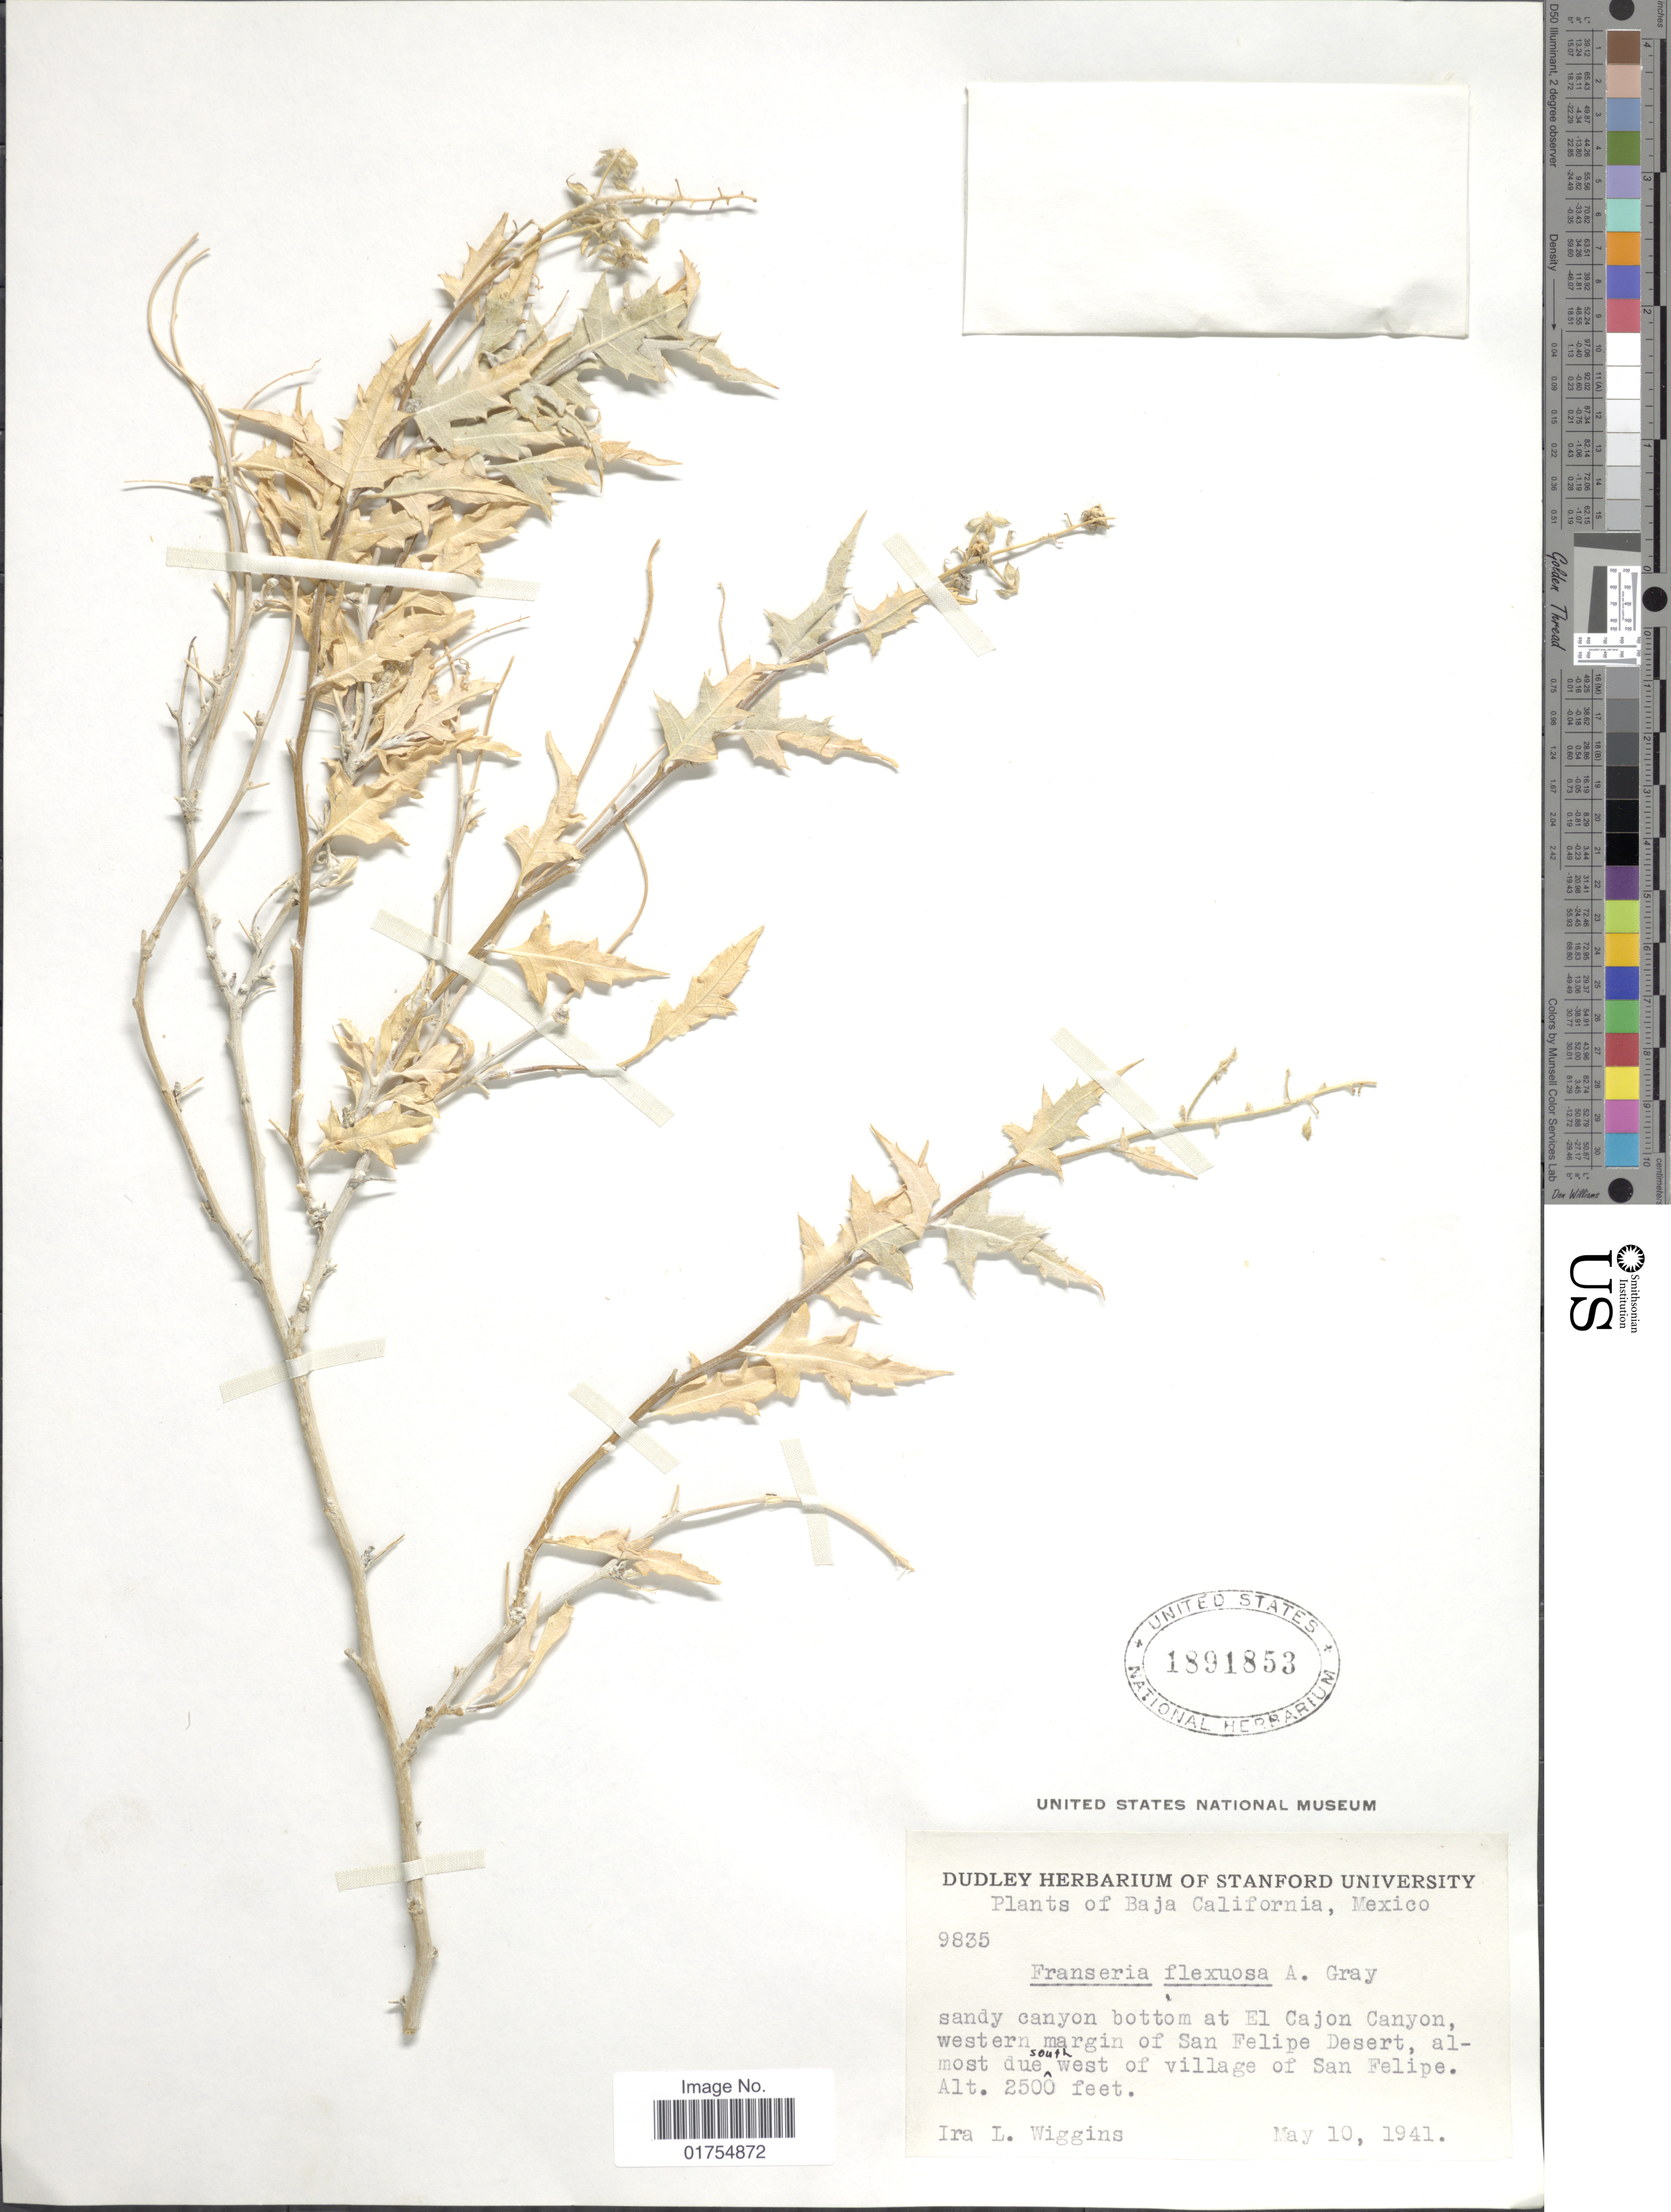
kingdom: Plantae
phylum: Tracheophyta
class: Magnoliopsida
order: Asterales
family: Asteraceae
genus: Franseria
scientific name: Franseria flexuosa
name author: A. Gray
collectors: I. L. Wiggins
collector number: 9835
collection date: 1941-05-10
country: Mexico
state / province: Baja California Sur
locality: Bottom at El Cajon Canyon western margin of San Felipe Desert, almost due southwest of village of San Felipe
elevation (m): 762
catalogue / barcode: US 1891853